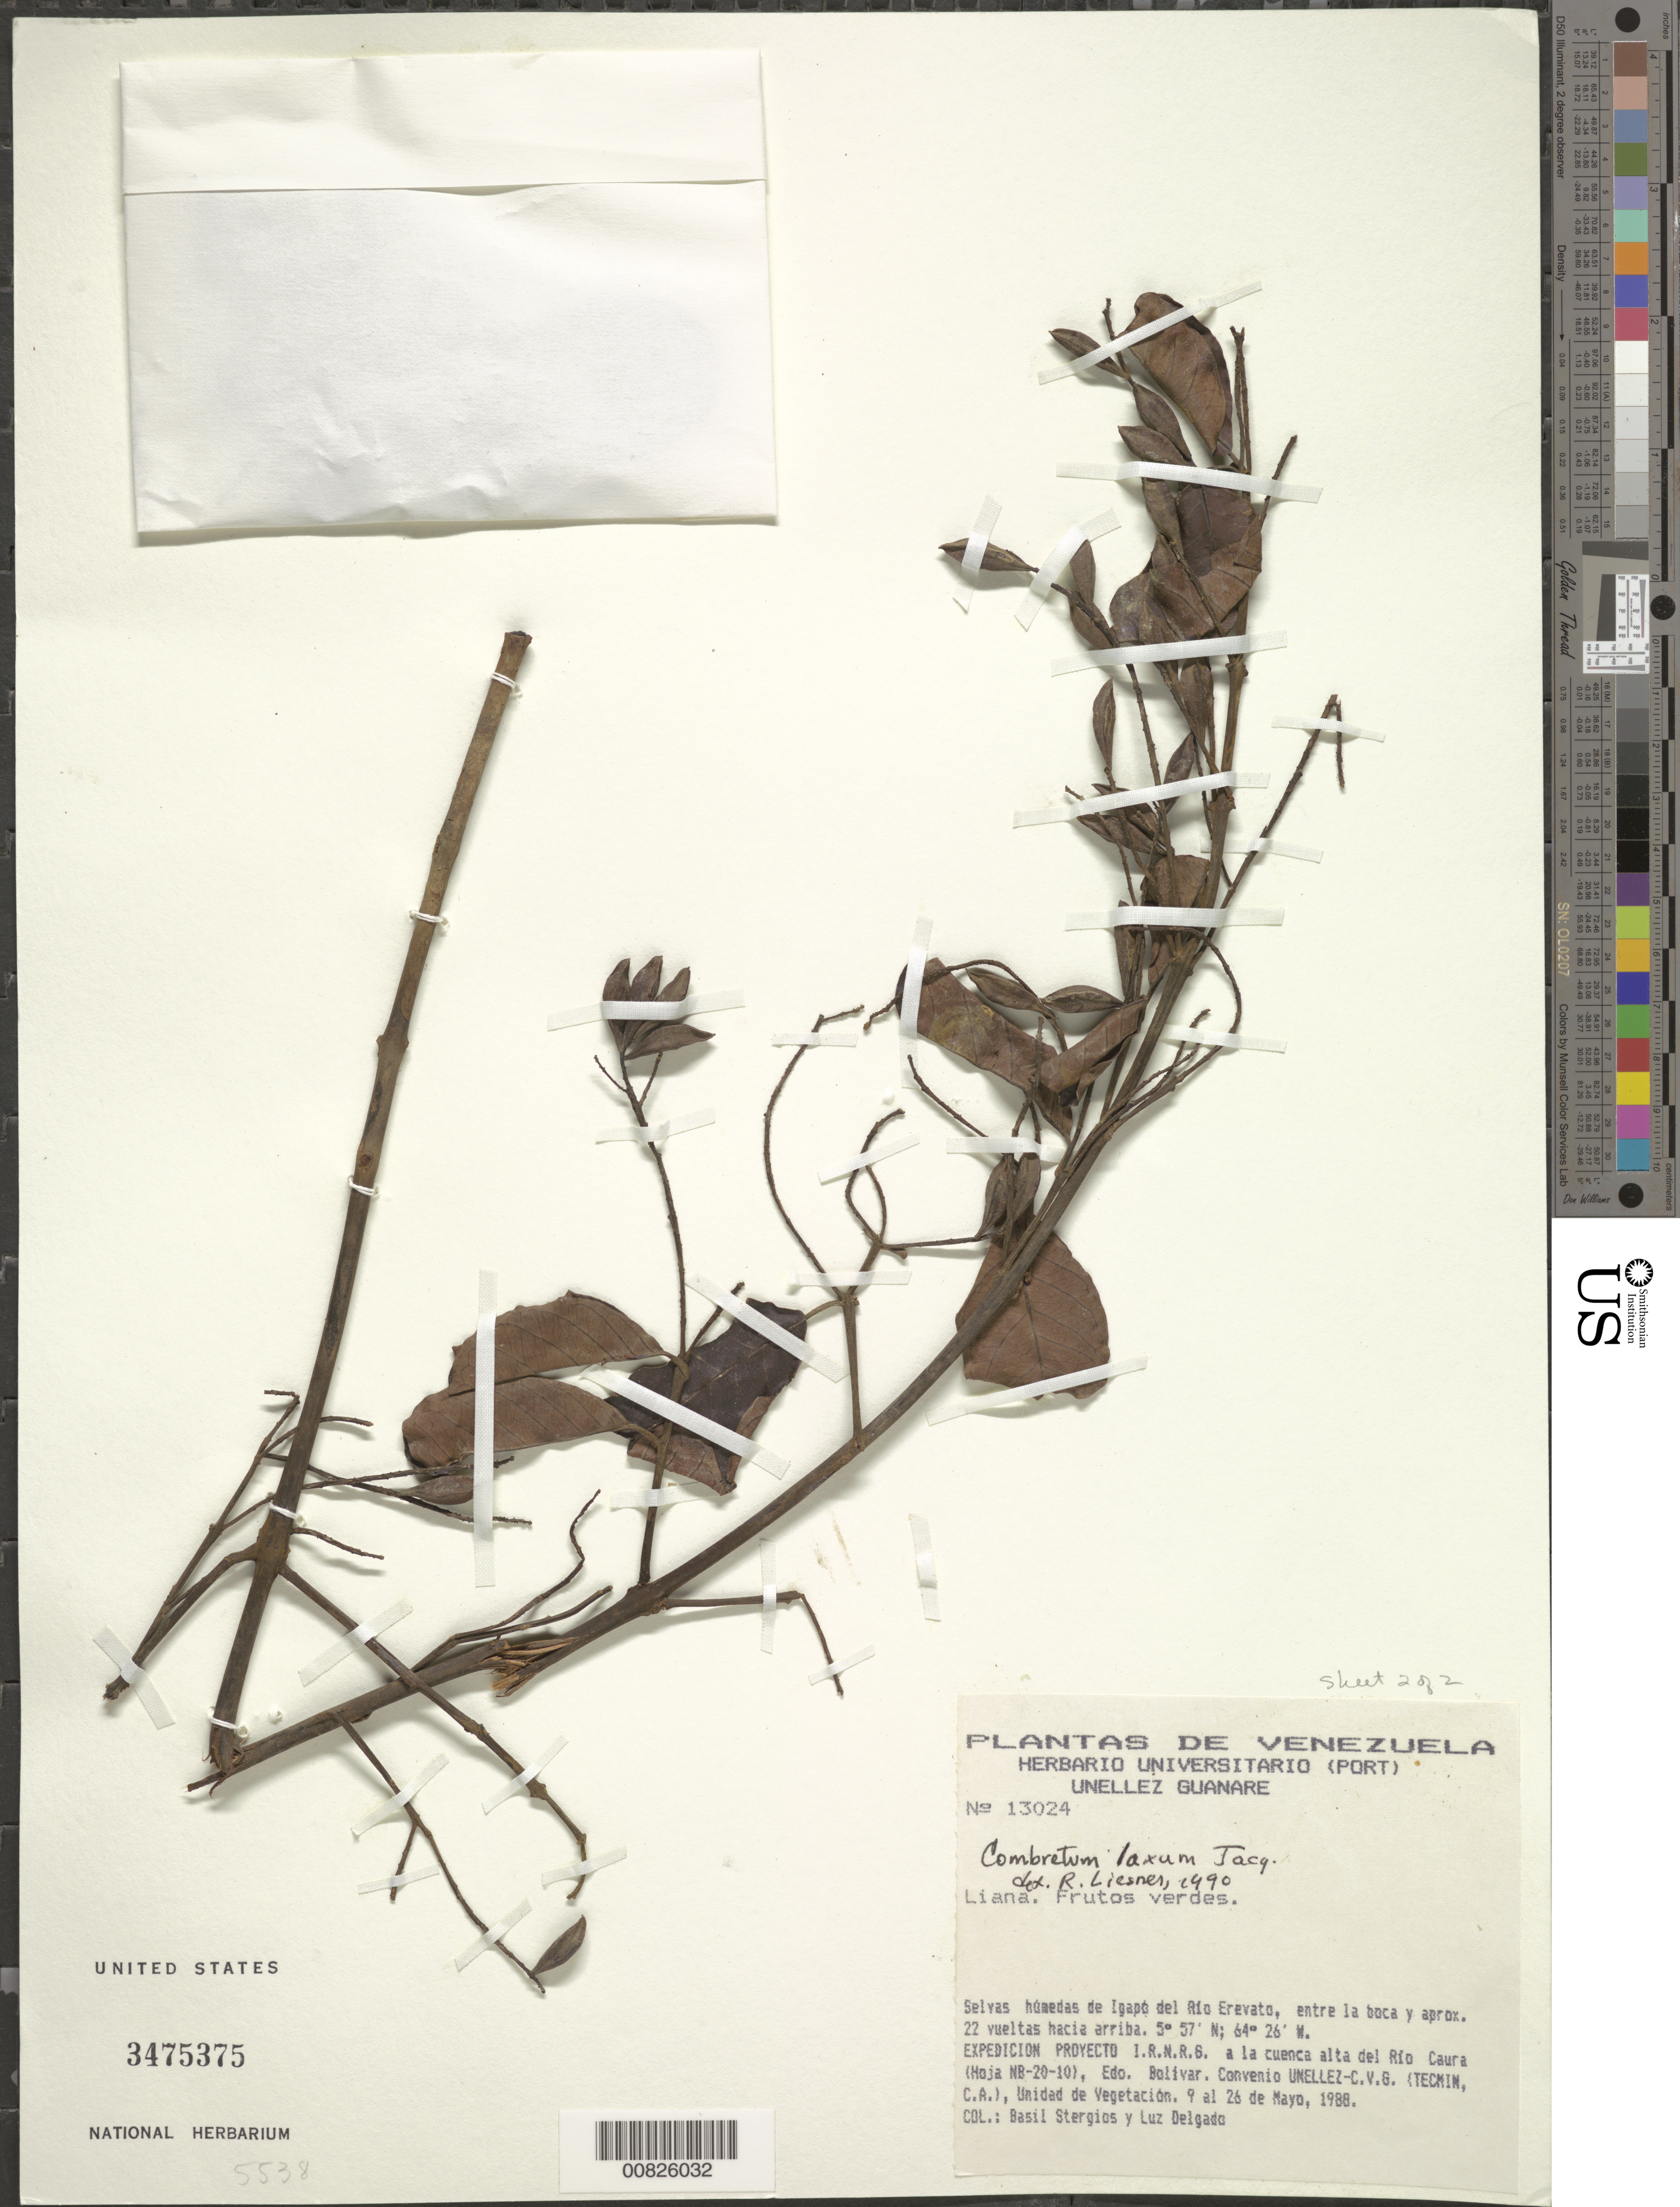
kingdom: Plantae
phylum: Tracheophyta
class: Magnoliopsida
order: Myrtales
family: Combretaceae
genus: Combretum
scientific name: Combretum laxum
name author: Jacq.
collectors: B. G. Stergios & L. Delgado V.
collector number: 13024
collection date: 1988-05-09/1988-05-26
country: Venezuela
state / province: Bolivar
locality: Igapó del río Erevato, entre la boca y aprox. 22 vueltas hacia arriba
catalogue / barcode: US 3475375